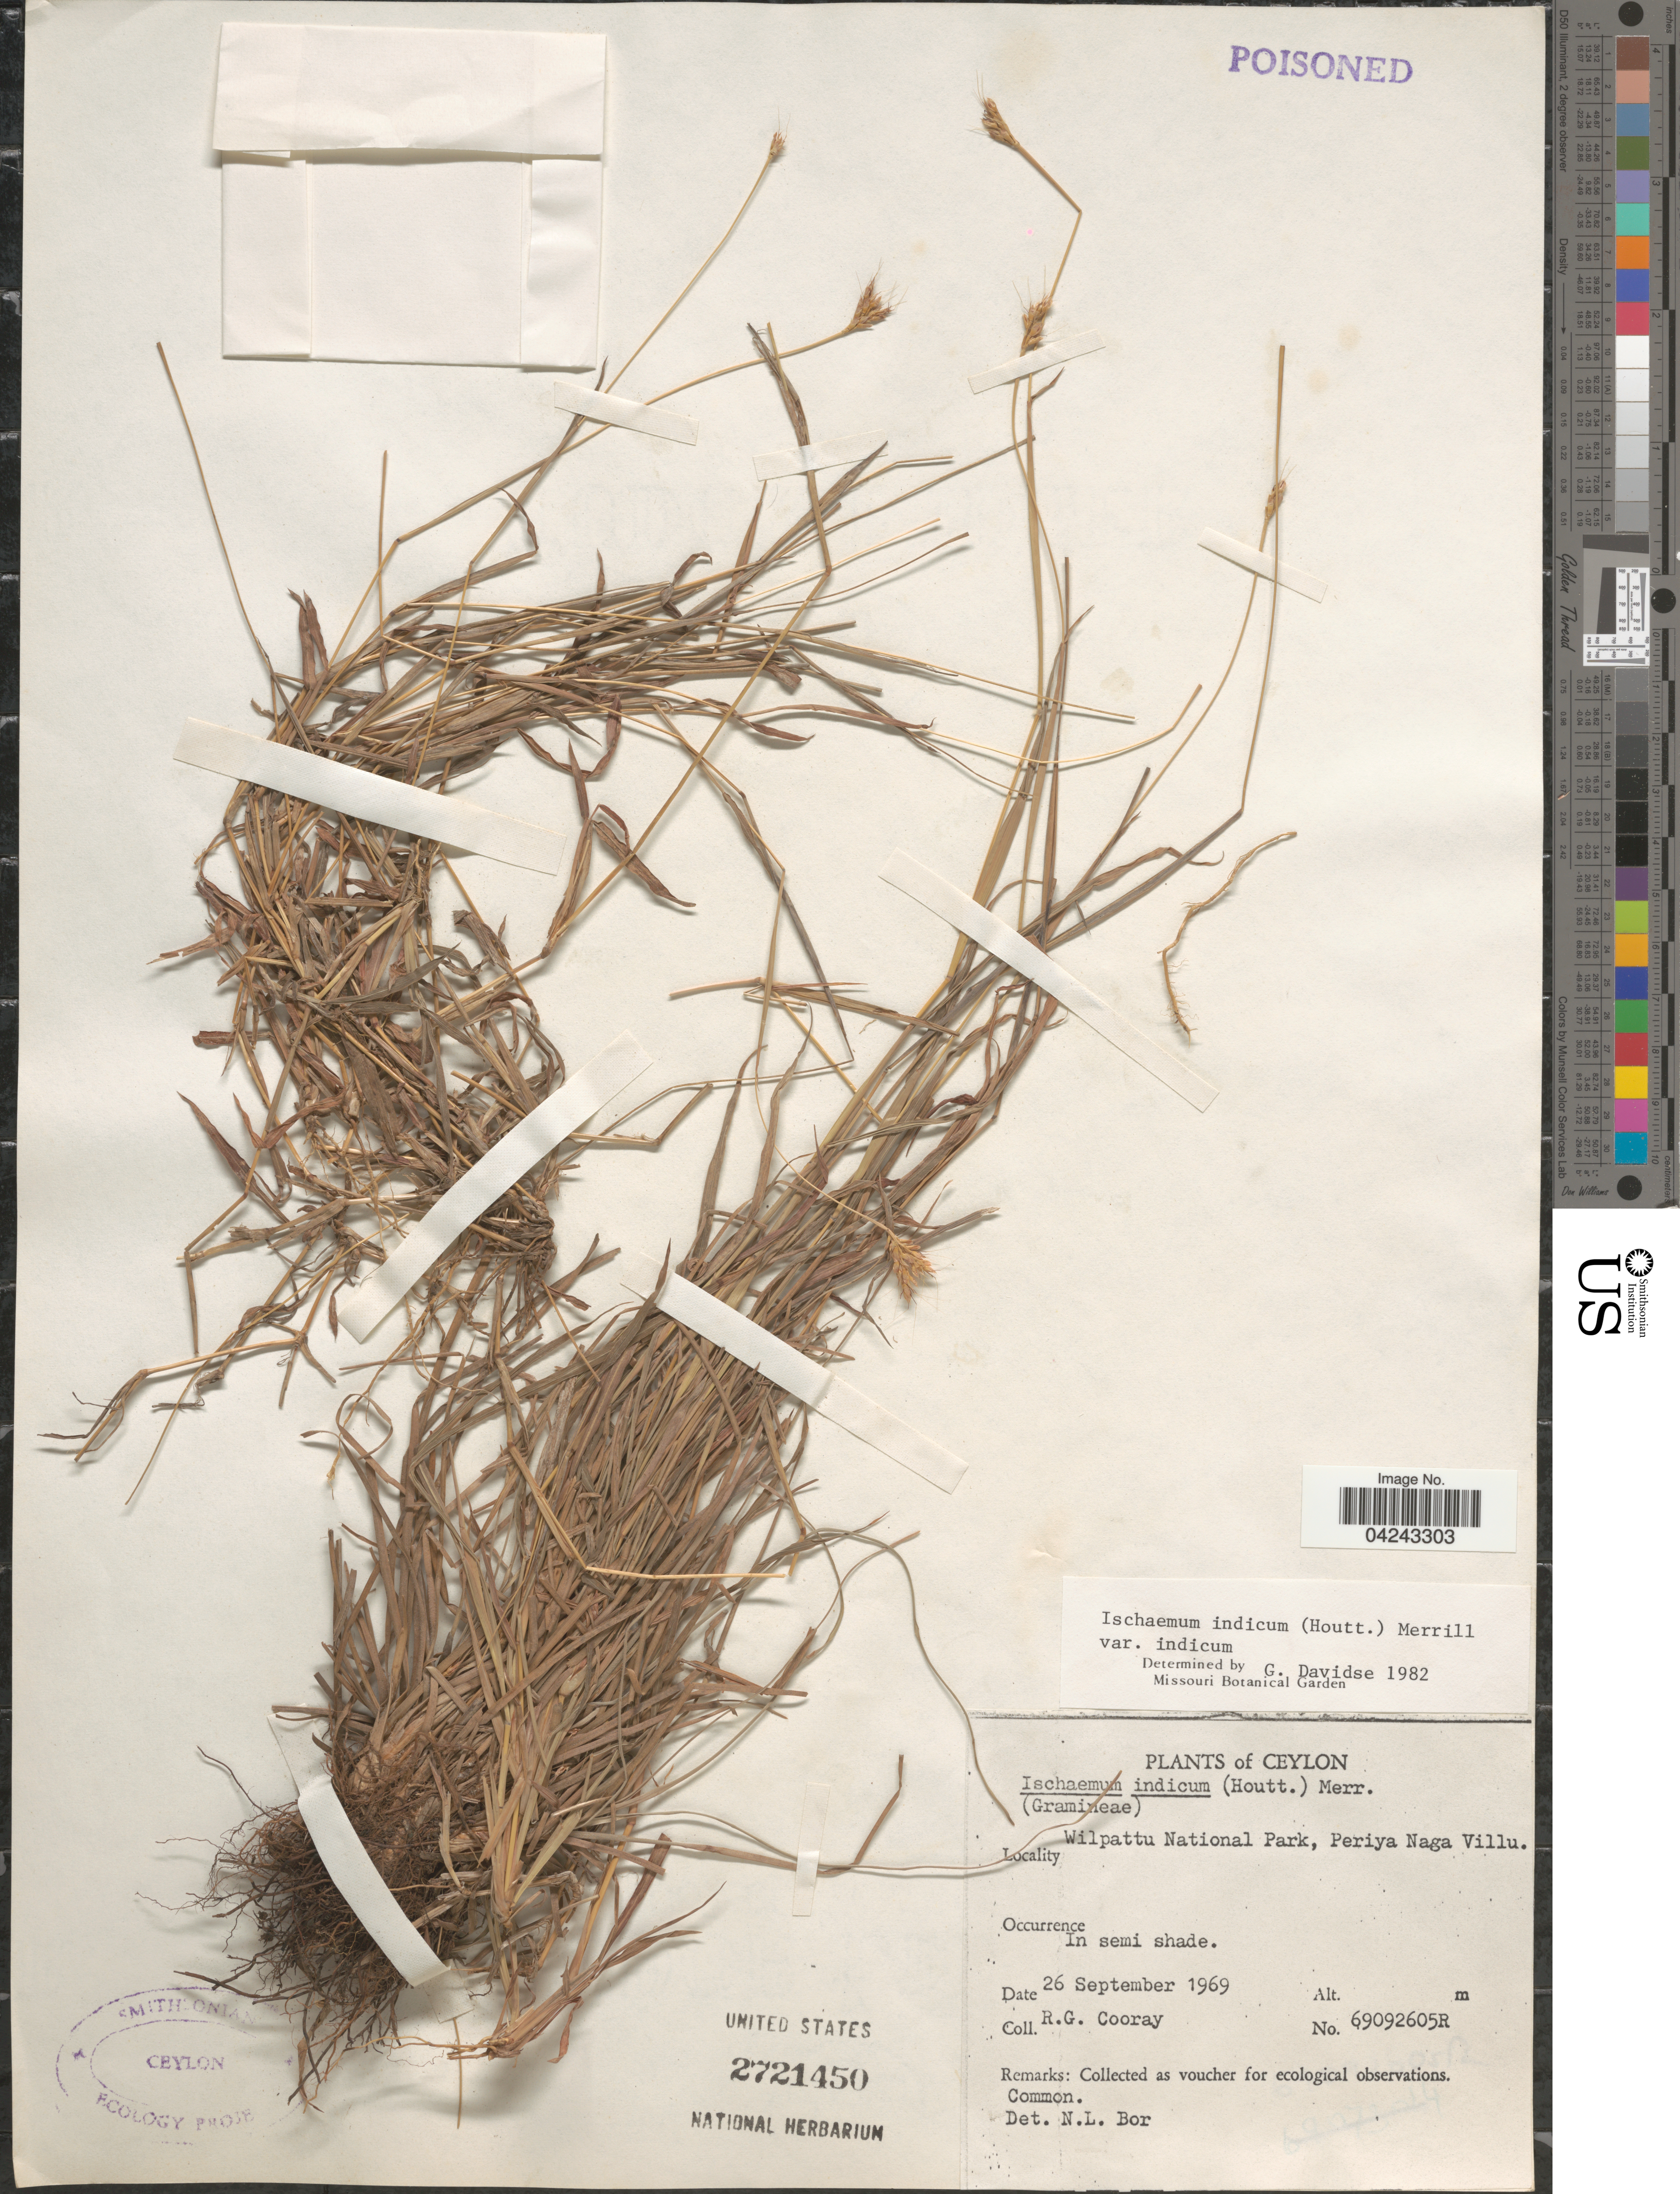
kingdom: Plantae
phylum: Tracheophyta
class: Liliopsida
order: Poales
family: Poaceae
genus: Ischaemum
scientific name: Ischaemum ciliare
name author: Retz.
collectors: R. Cooray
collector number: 69092605R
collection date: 1969-09-26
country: Sri Lanka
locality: Ceylon. Wilpattu National Park, Periya Naga Villu.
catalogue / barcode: US 2721450